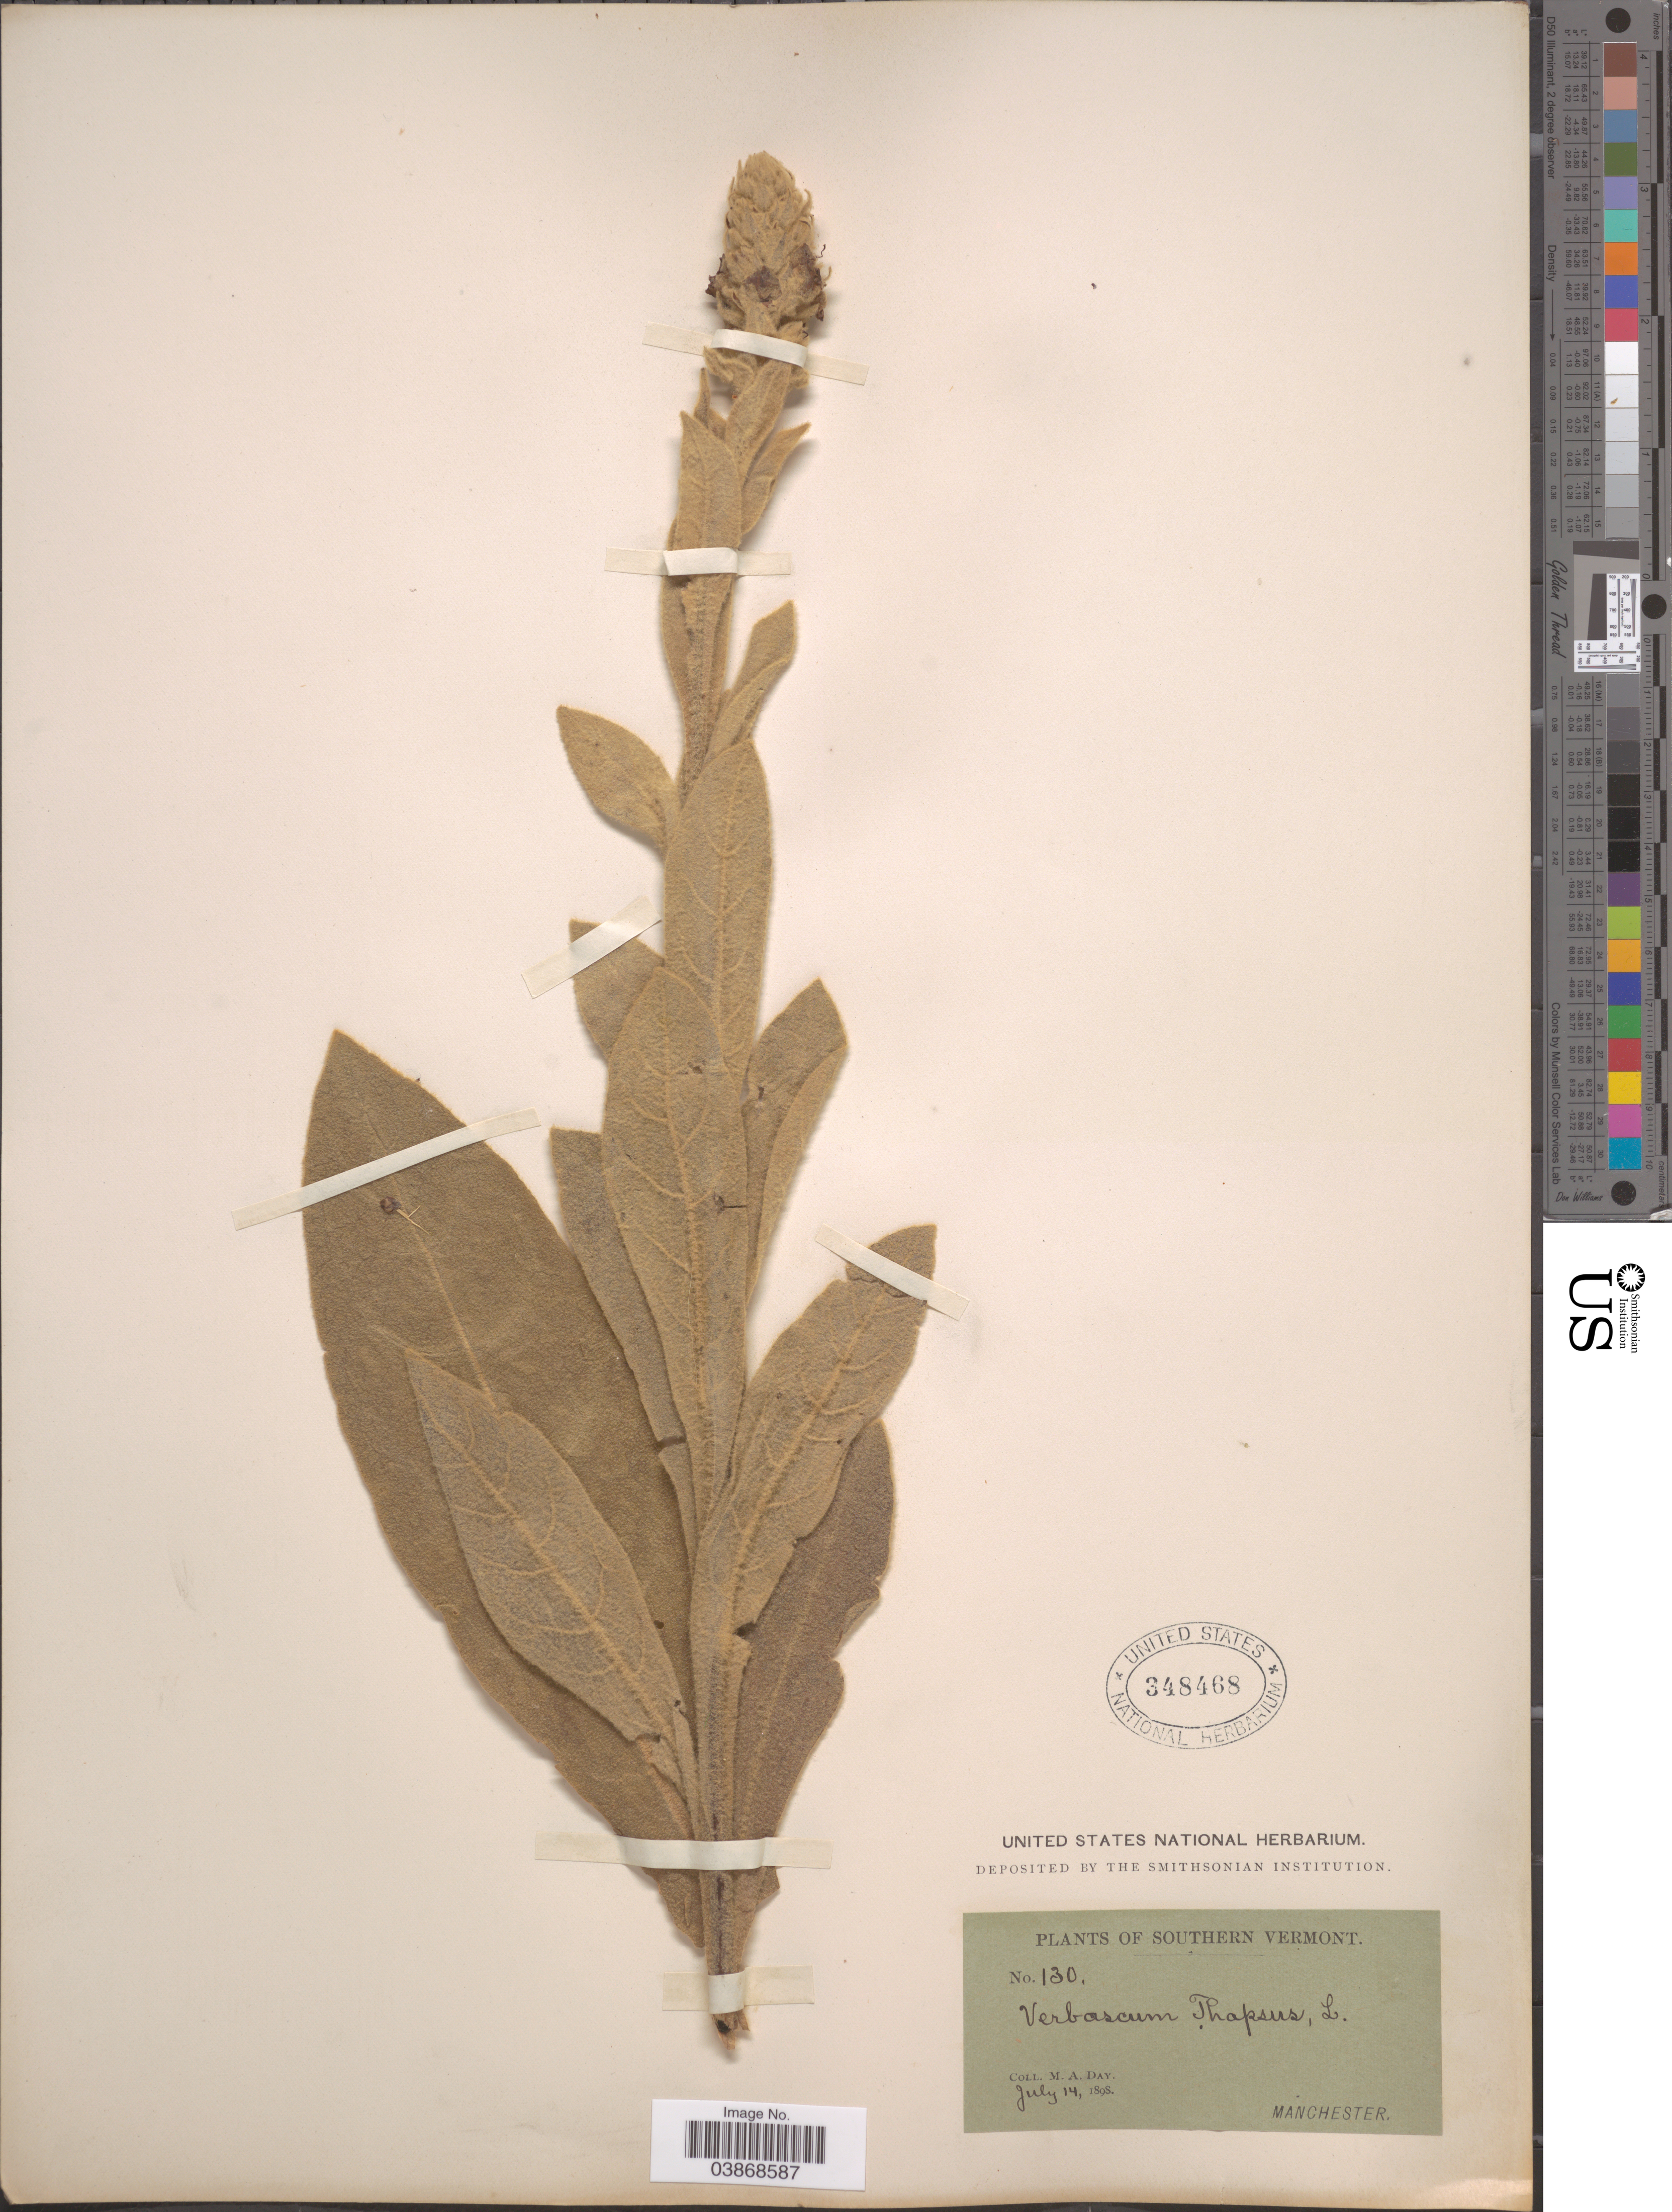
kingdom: Plantae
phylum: Tracheophyta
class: Magnoliopsida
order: Lamiales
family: Scrophulariaceae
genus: Verbascum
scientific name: Verbascum thapsus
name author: L.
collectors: M. Day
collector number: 130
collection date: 1898-07-14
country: United States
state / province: Vermont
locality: Southern Vermont. Manchester.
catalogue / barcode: US 348468